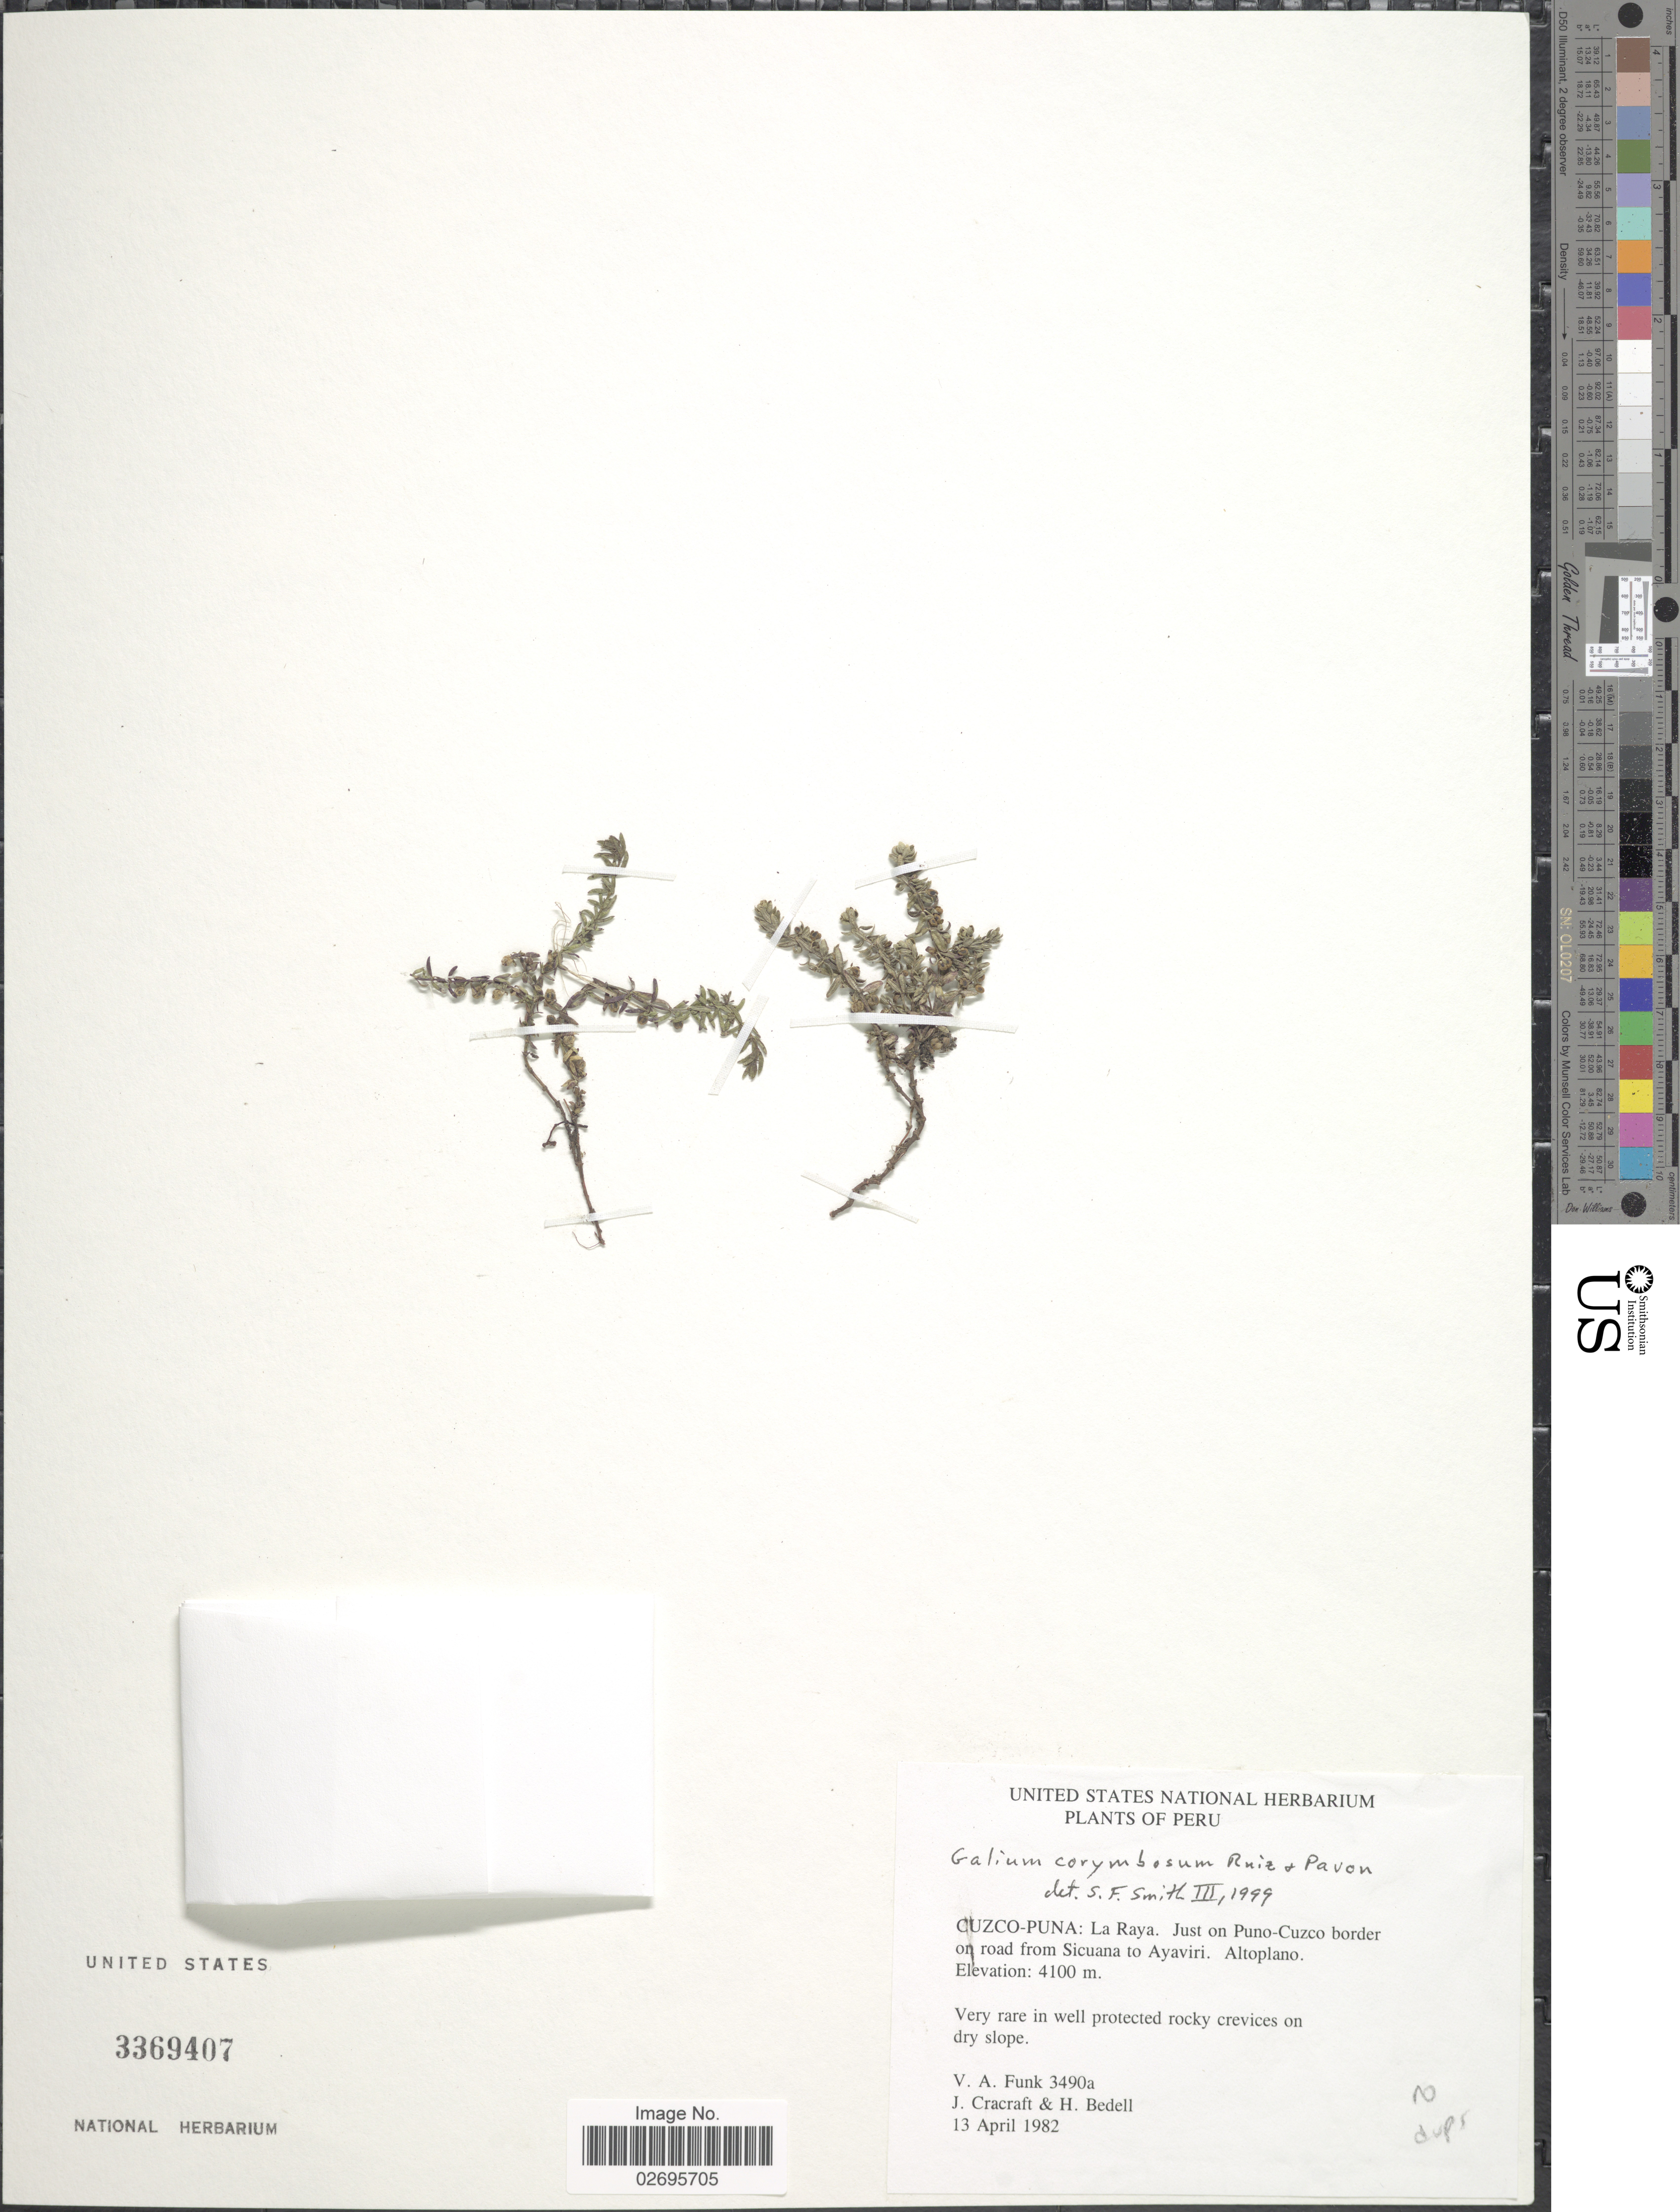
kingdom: Plantae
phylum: Tracheophyta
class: Magnoliopsida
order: Gentianales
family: Rubiaceae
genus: Galium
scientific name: Galium corymbosum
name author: Ruiz & Pav.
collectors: V. Funk, J. L. Cracraft & H. Bedell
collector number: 3490a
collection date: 1982-04-13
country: Peru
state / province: Cusco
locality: Cuzco-Puna: La Raya, Just om Puno-Cuzco border on road from Sicuana to Ayaviri, Altoplano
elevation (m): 4100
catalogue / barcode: US 3369407